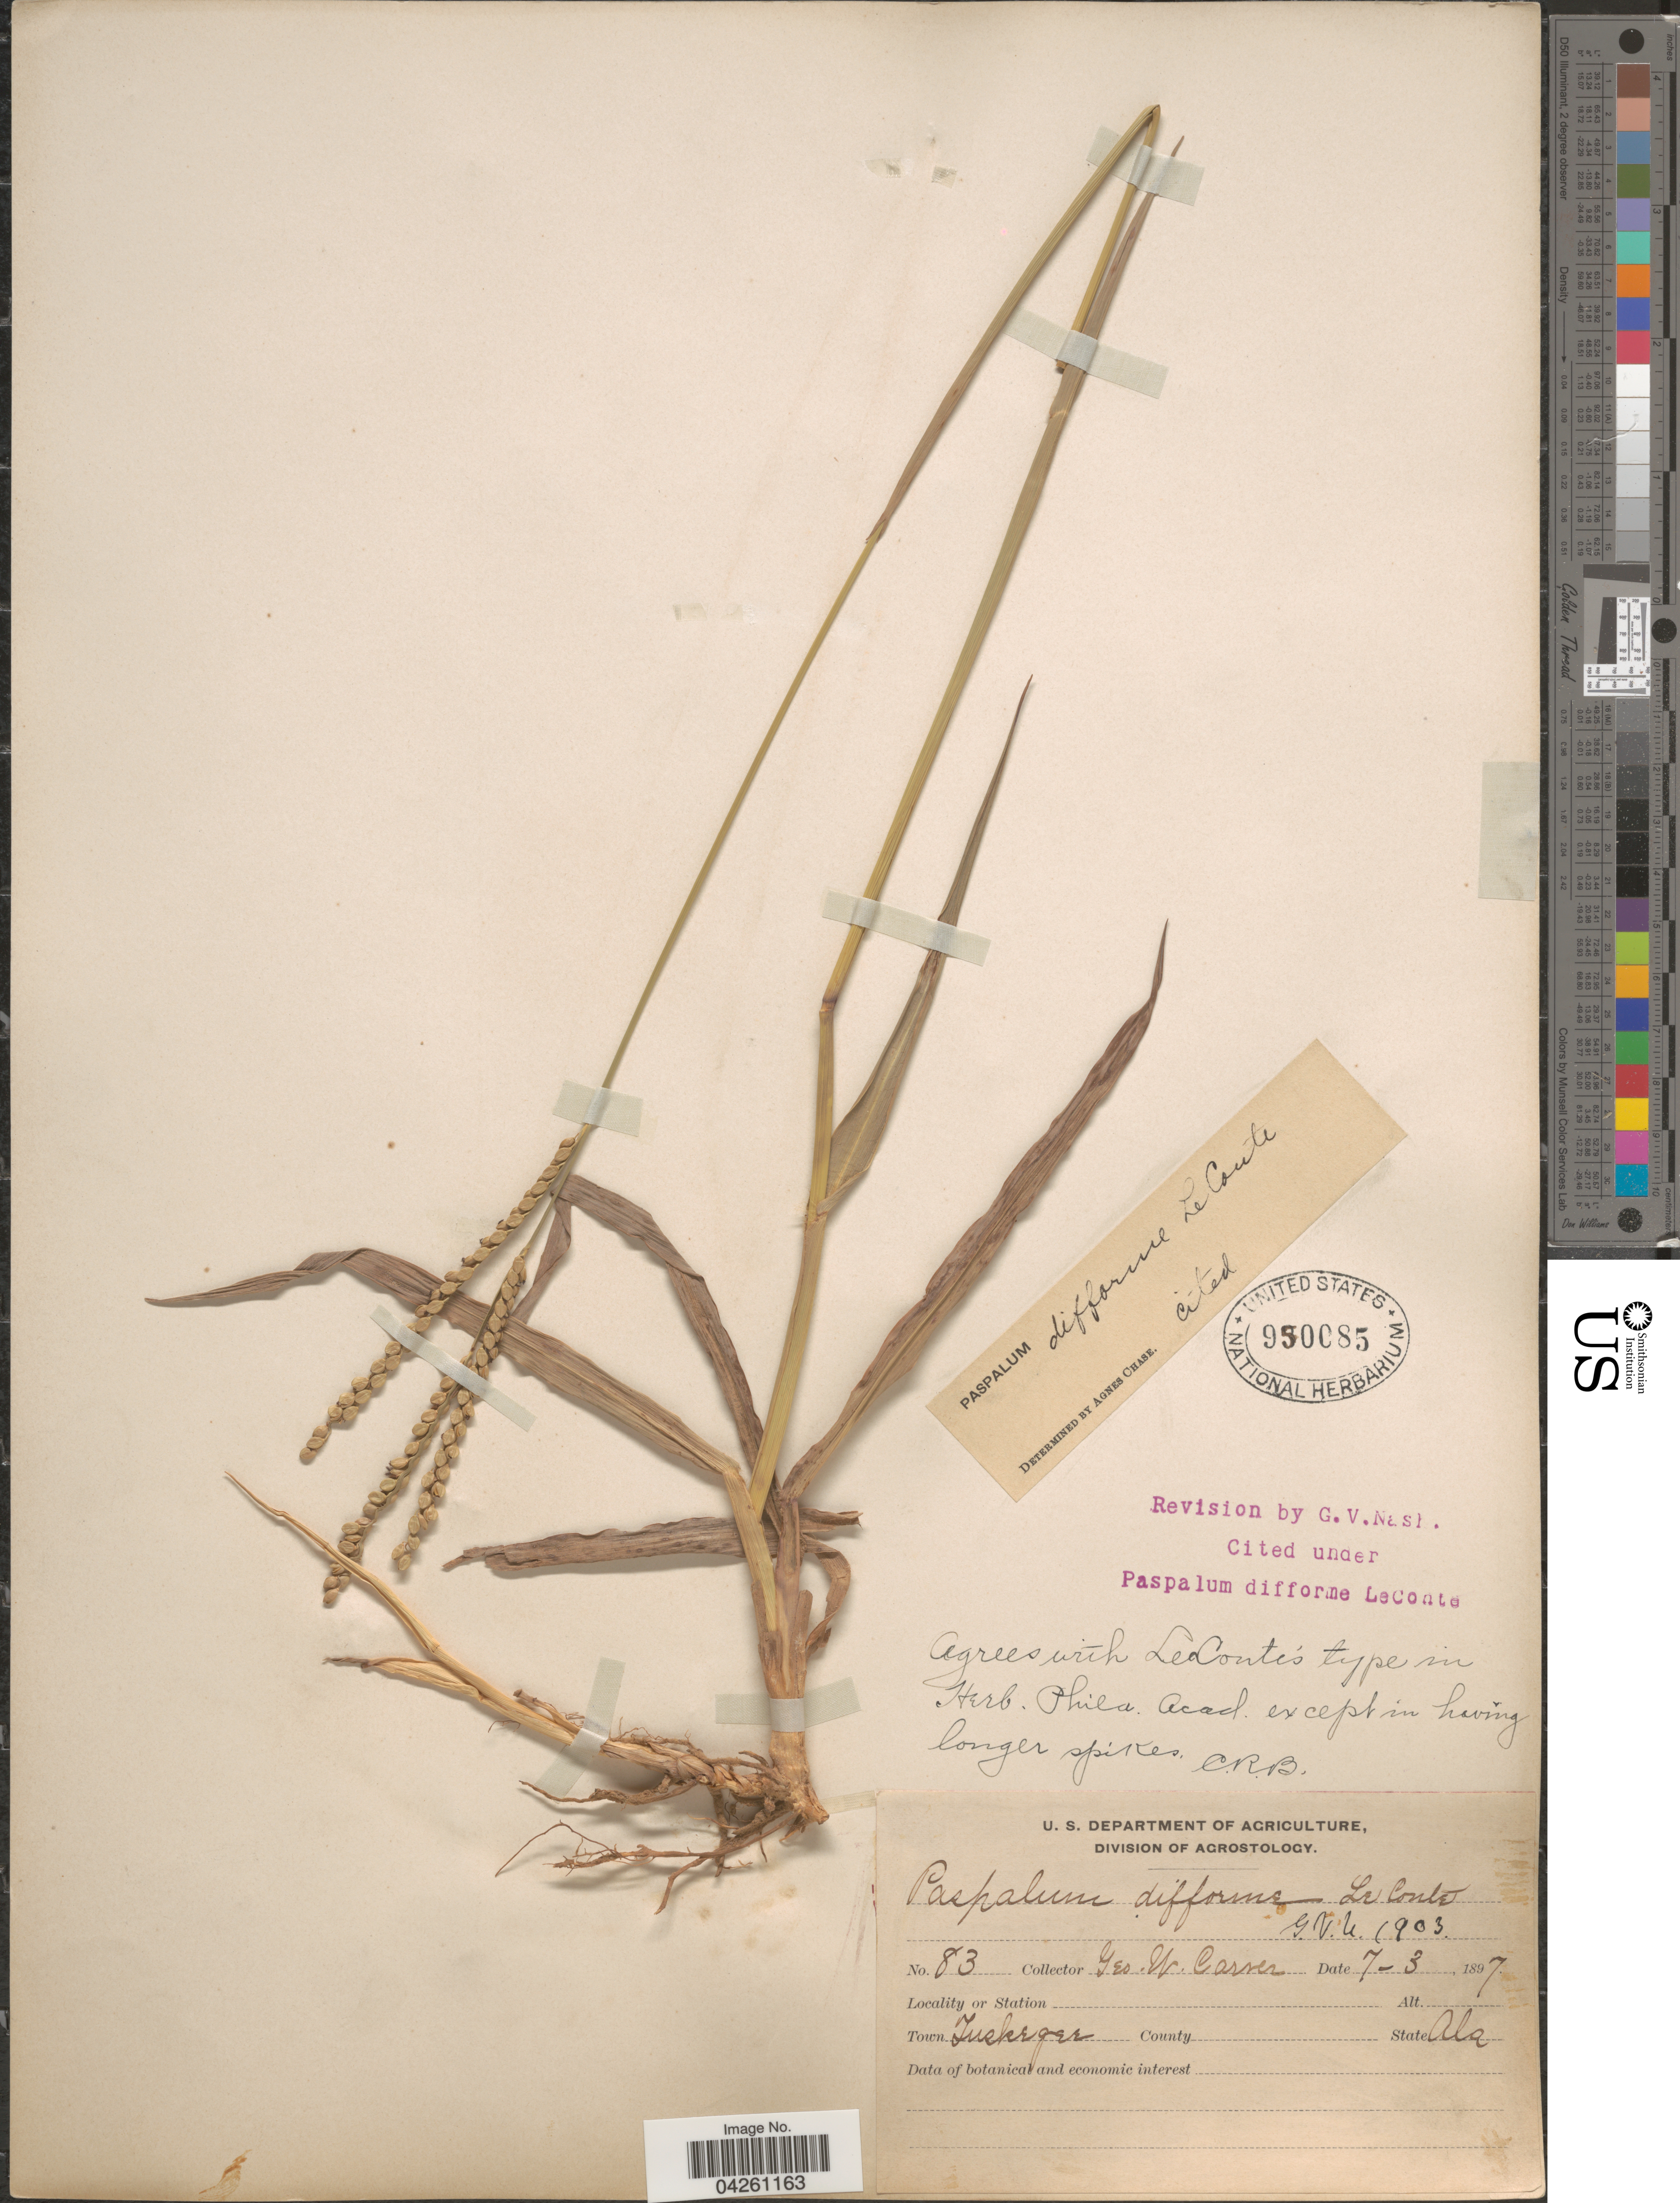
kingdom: Plantae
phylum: Tracheophyta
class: Liliopsida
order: Poales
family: Poaceae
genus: Paspalum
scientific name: Paspalum difforme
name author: Leconte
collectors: G. Carver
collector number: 83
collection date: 1897-07-03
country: United States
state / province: Alabama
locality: Town Tuskegee.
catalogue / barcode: US 950085